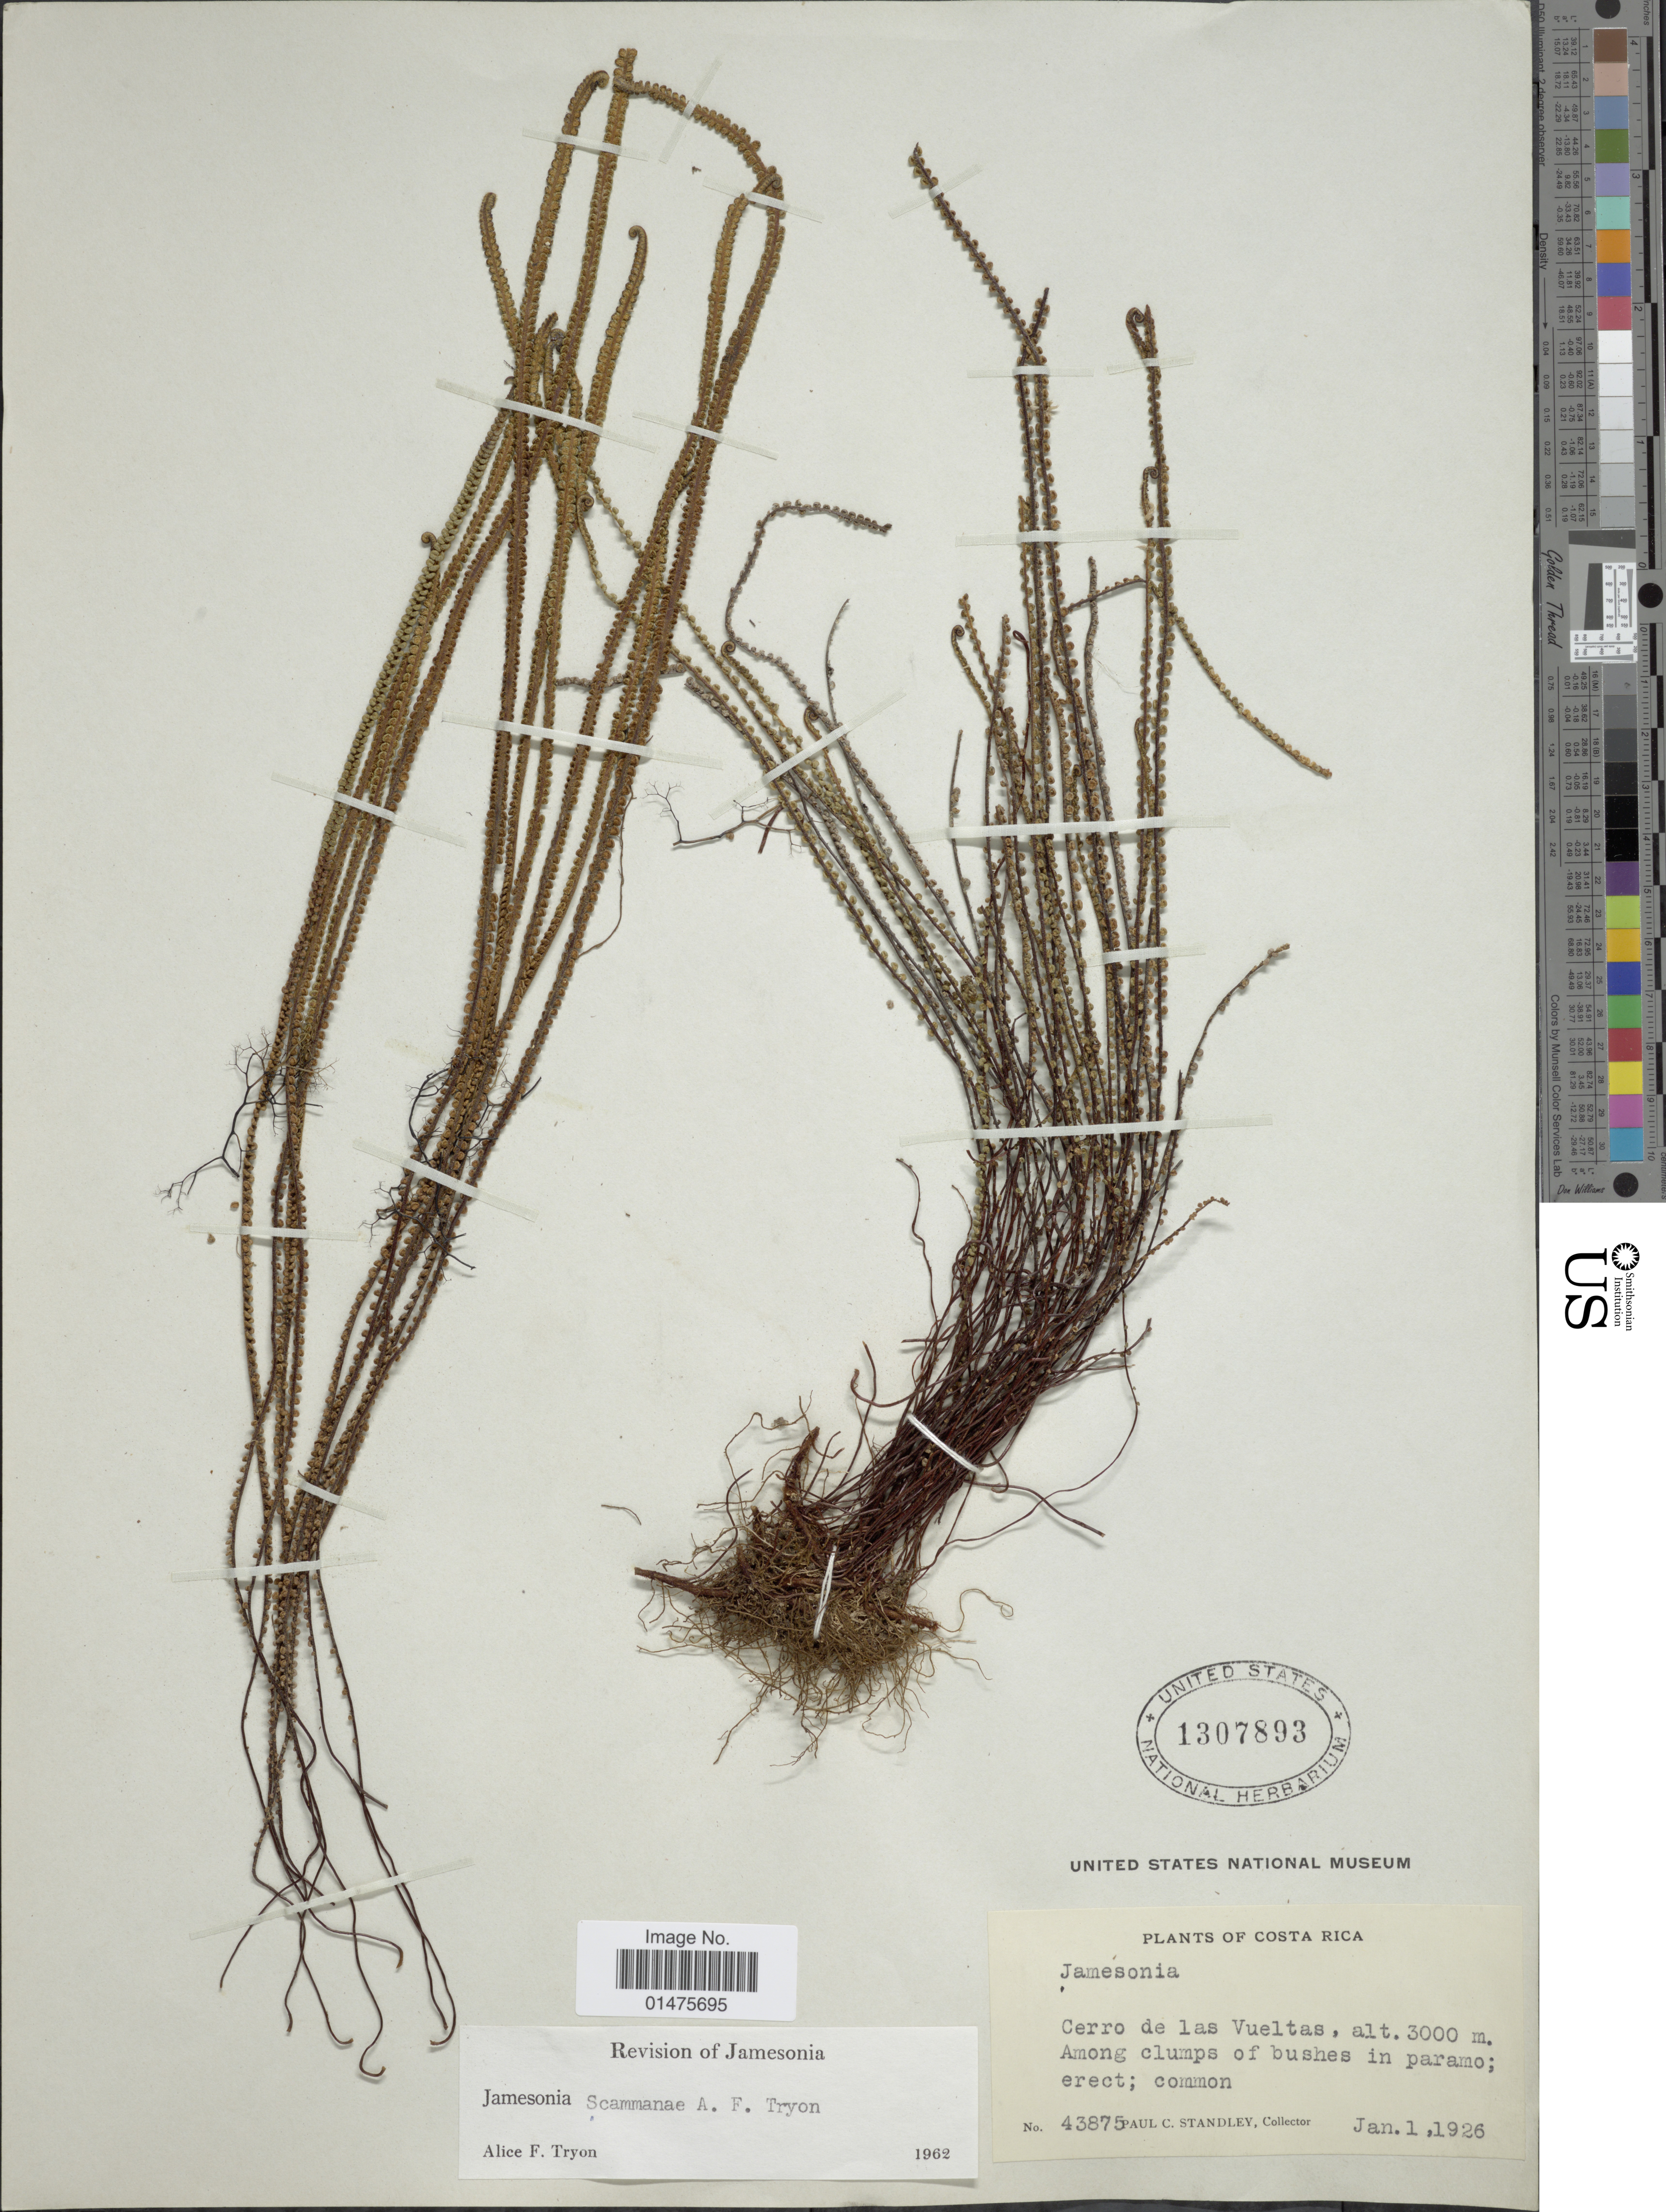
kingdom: Plantae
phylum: Tracheophyta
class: Polypodiopsida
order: Polypodiales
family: Pteridaceae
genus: Jamesonia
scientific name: Jamesonia scammanae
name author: A.F. Tryon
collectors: P. C. Standley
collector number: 43875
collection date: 1926-01-01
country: Costa Rica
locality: Cerro de las Vueltas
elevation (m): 3000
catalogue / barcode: US 1307893